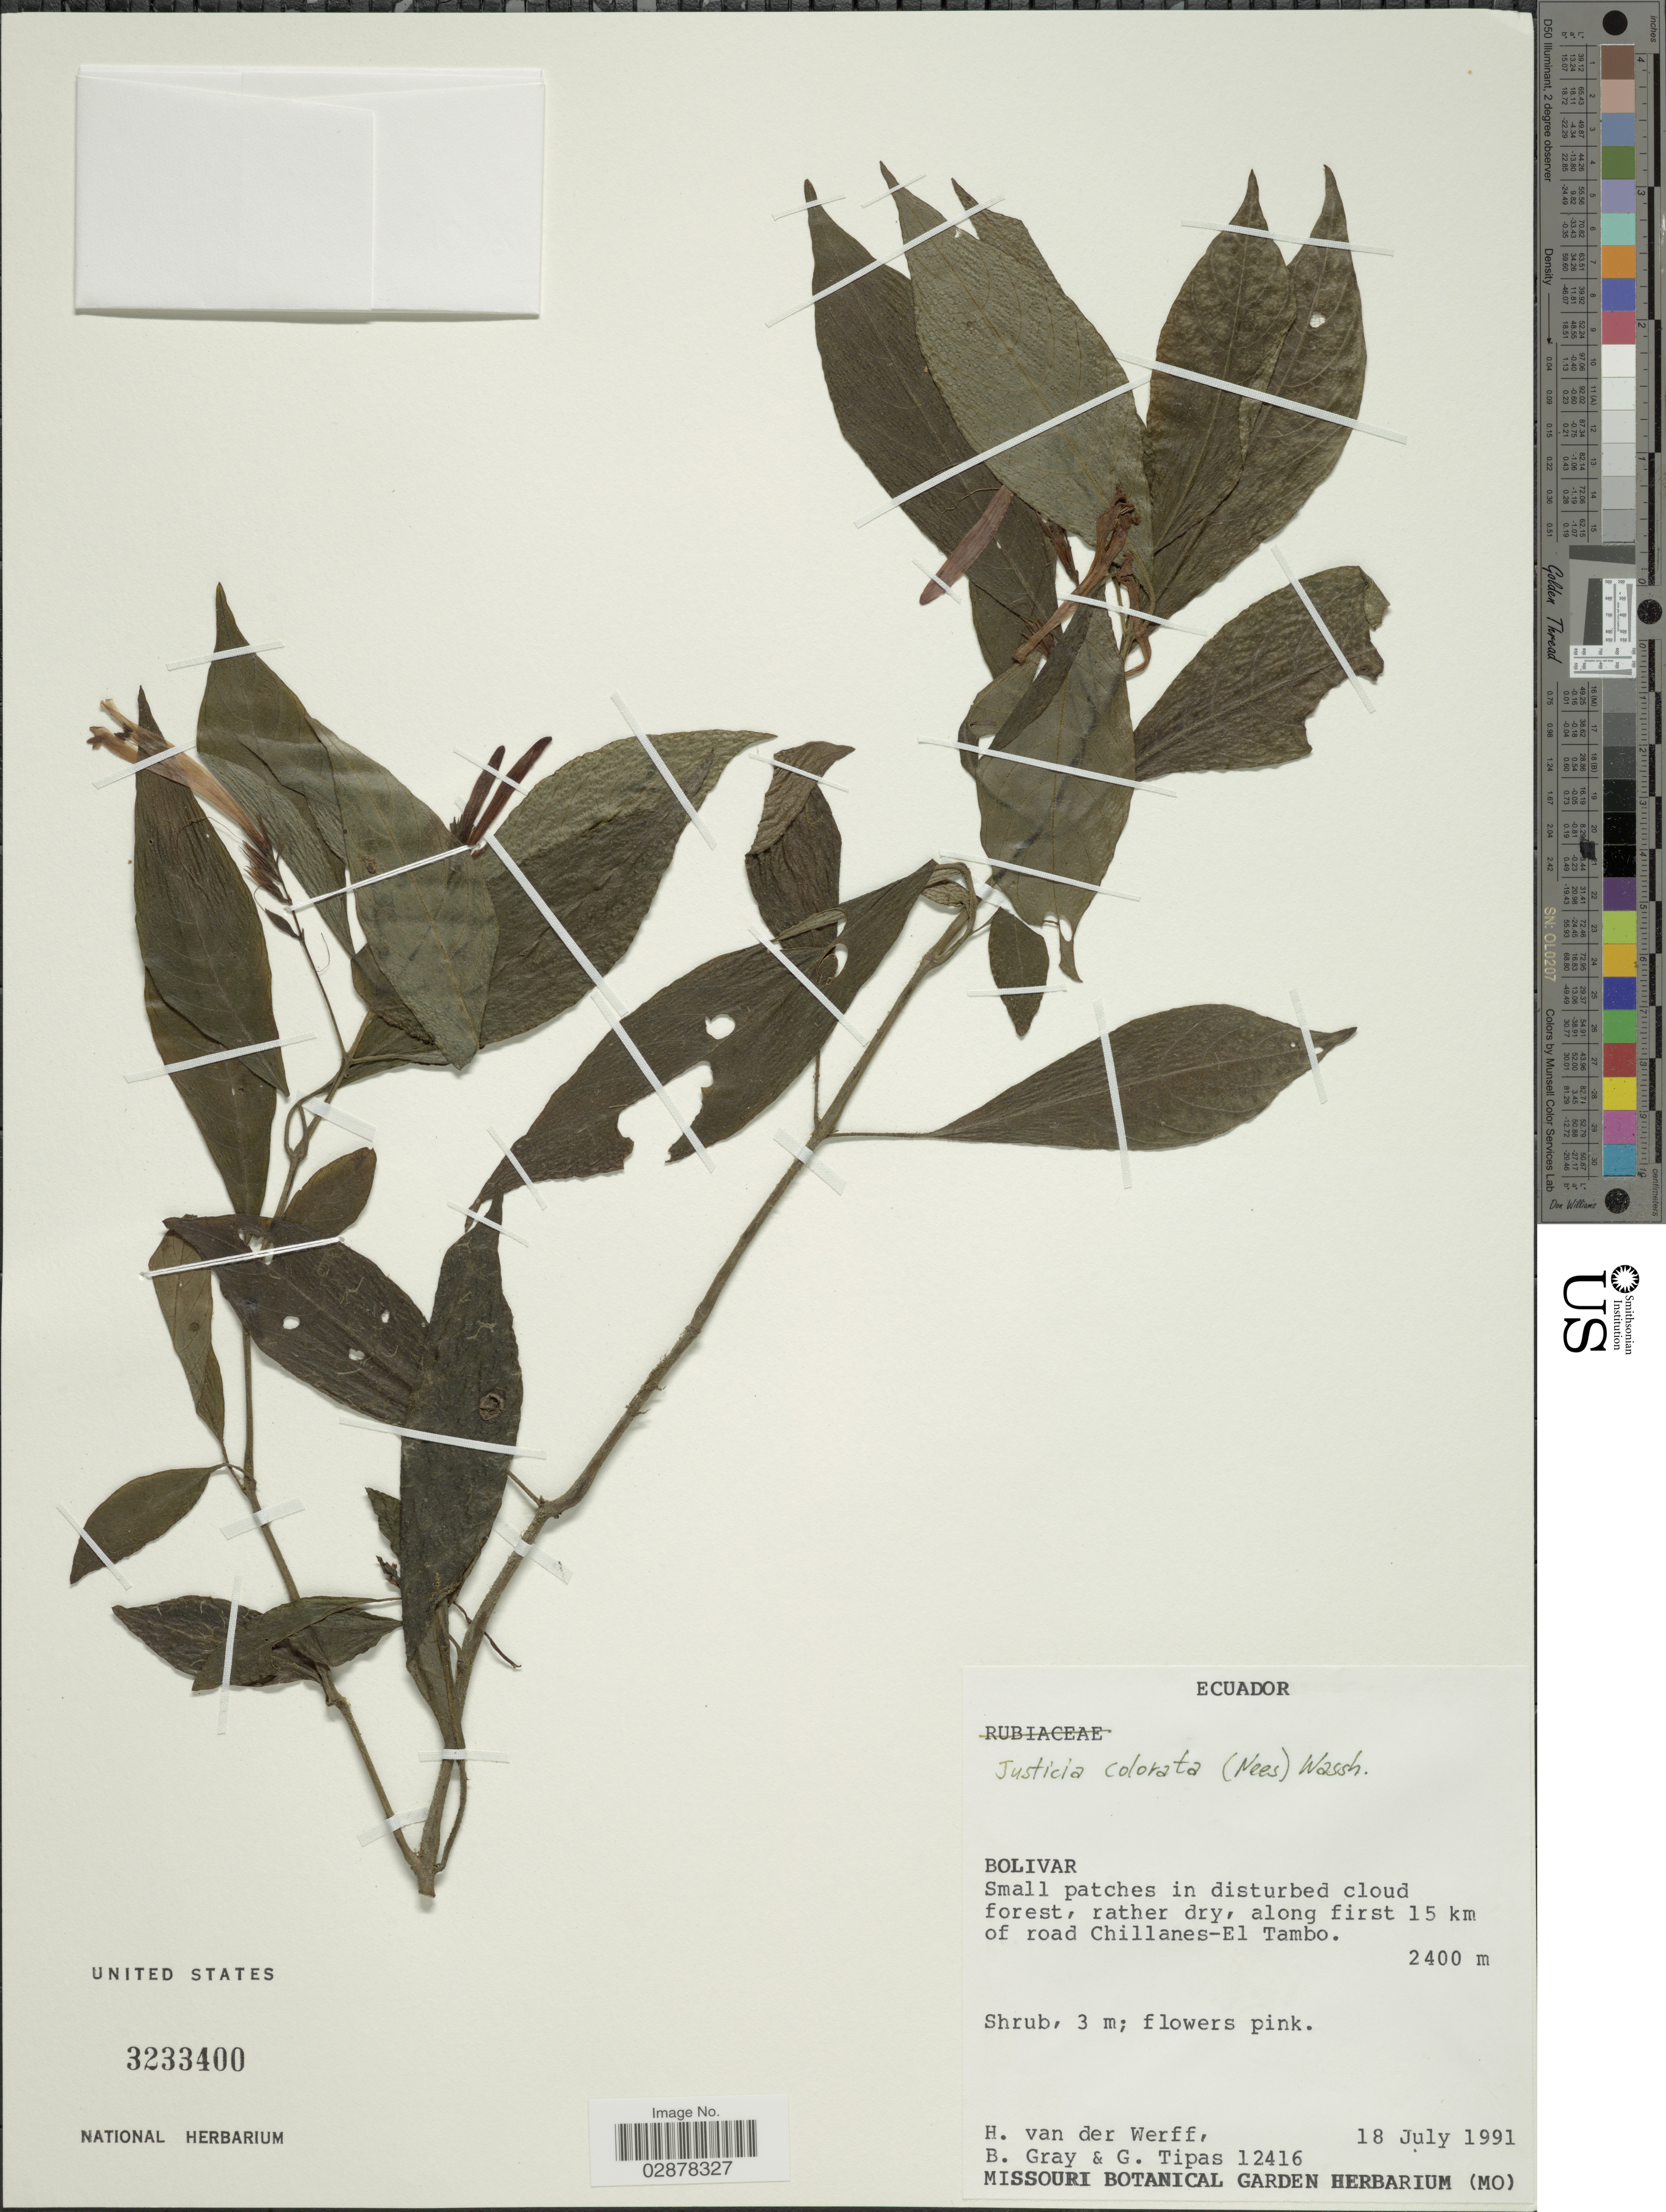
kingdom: Plantae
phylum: Tracheophyta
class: Magnoliopsida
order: Lamiales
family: Acanthaceae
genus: Justicia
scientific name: Justicia colorata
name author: (Nees) Wassh.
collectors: H. van der Werff, B. Gray & G. Tipas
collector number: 12416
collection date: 1991-07-18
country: Ecuador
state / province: Bolívar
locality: Along first 15 km of road Chillanes-El Tambo.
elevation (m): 2400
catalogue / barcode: US 3233400